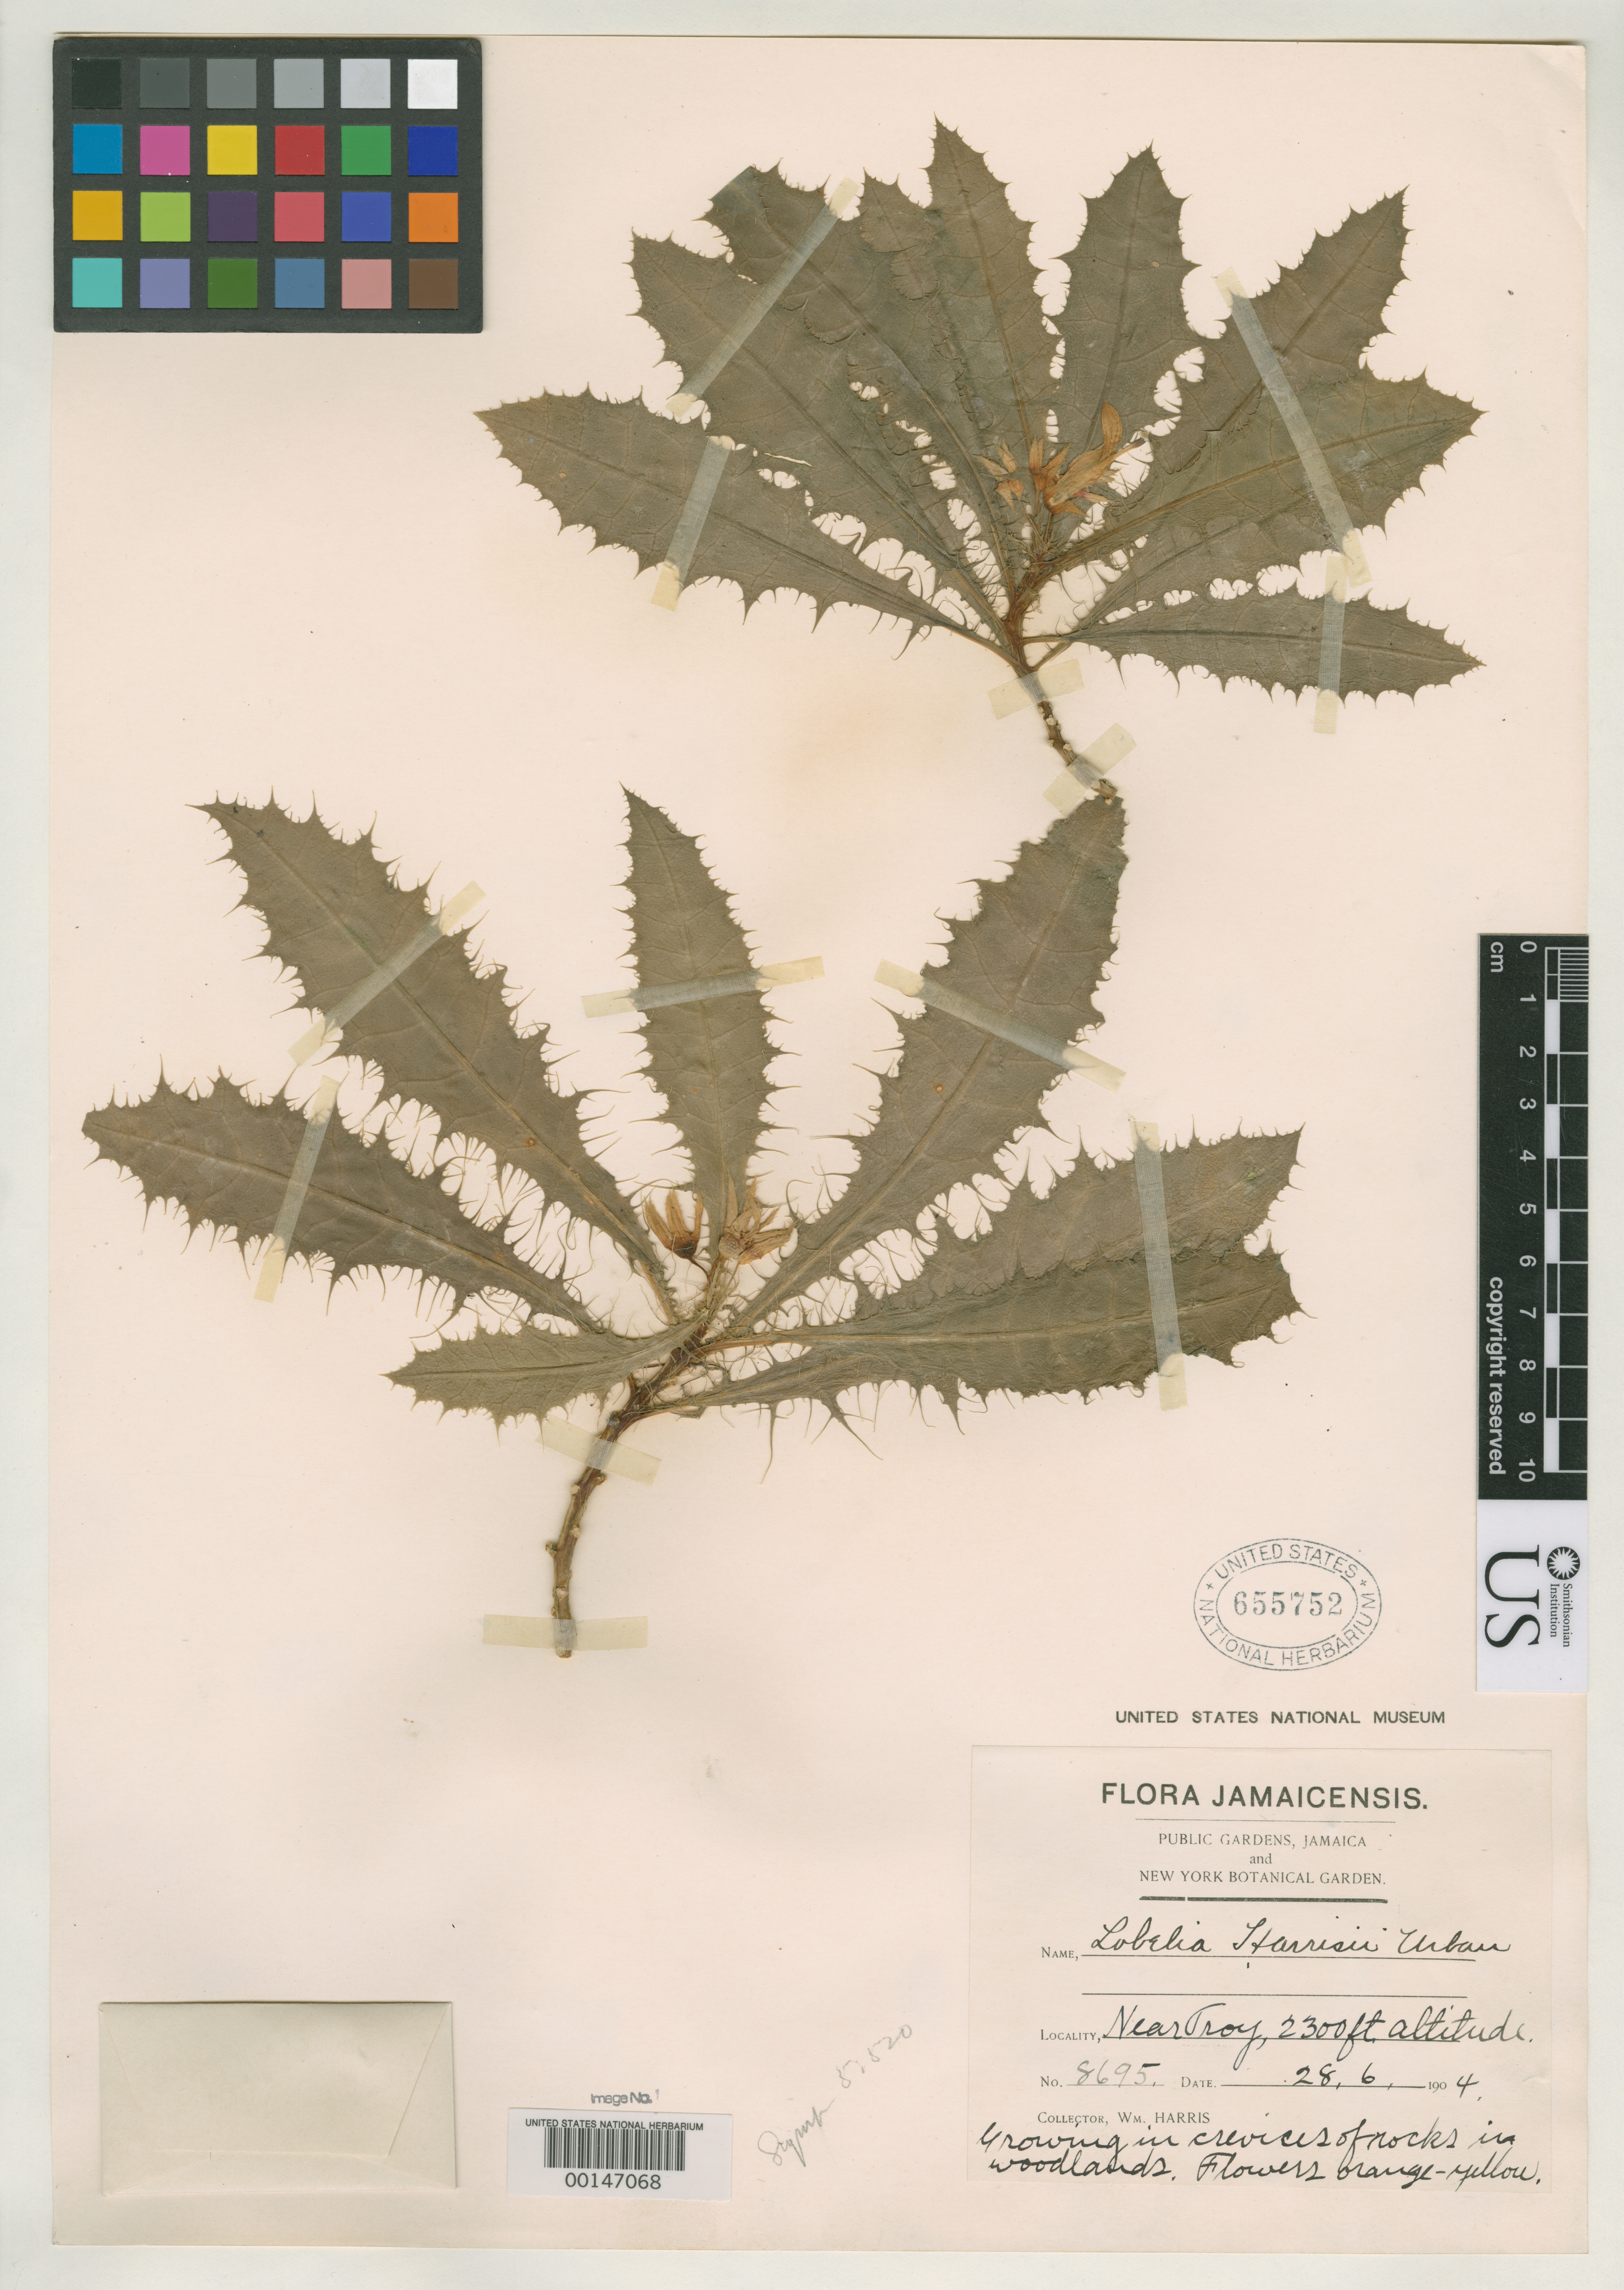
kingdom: Plantae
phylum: Tracheophyta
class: Magnoliopsida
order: Asterales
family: Campanulaceae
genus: Lobelia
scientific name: Lobelia harrisii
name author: Urb.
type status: Syntype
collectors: W. H. Harris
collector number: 8695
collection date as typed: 28 Jun 1904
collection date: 1904-06-28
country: Jamaica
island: Greater Antilles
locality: Near Troy.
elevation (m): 760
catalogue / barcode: US 655752